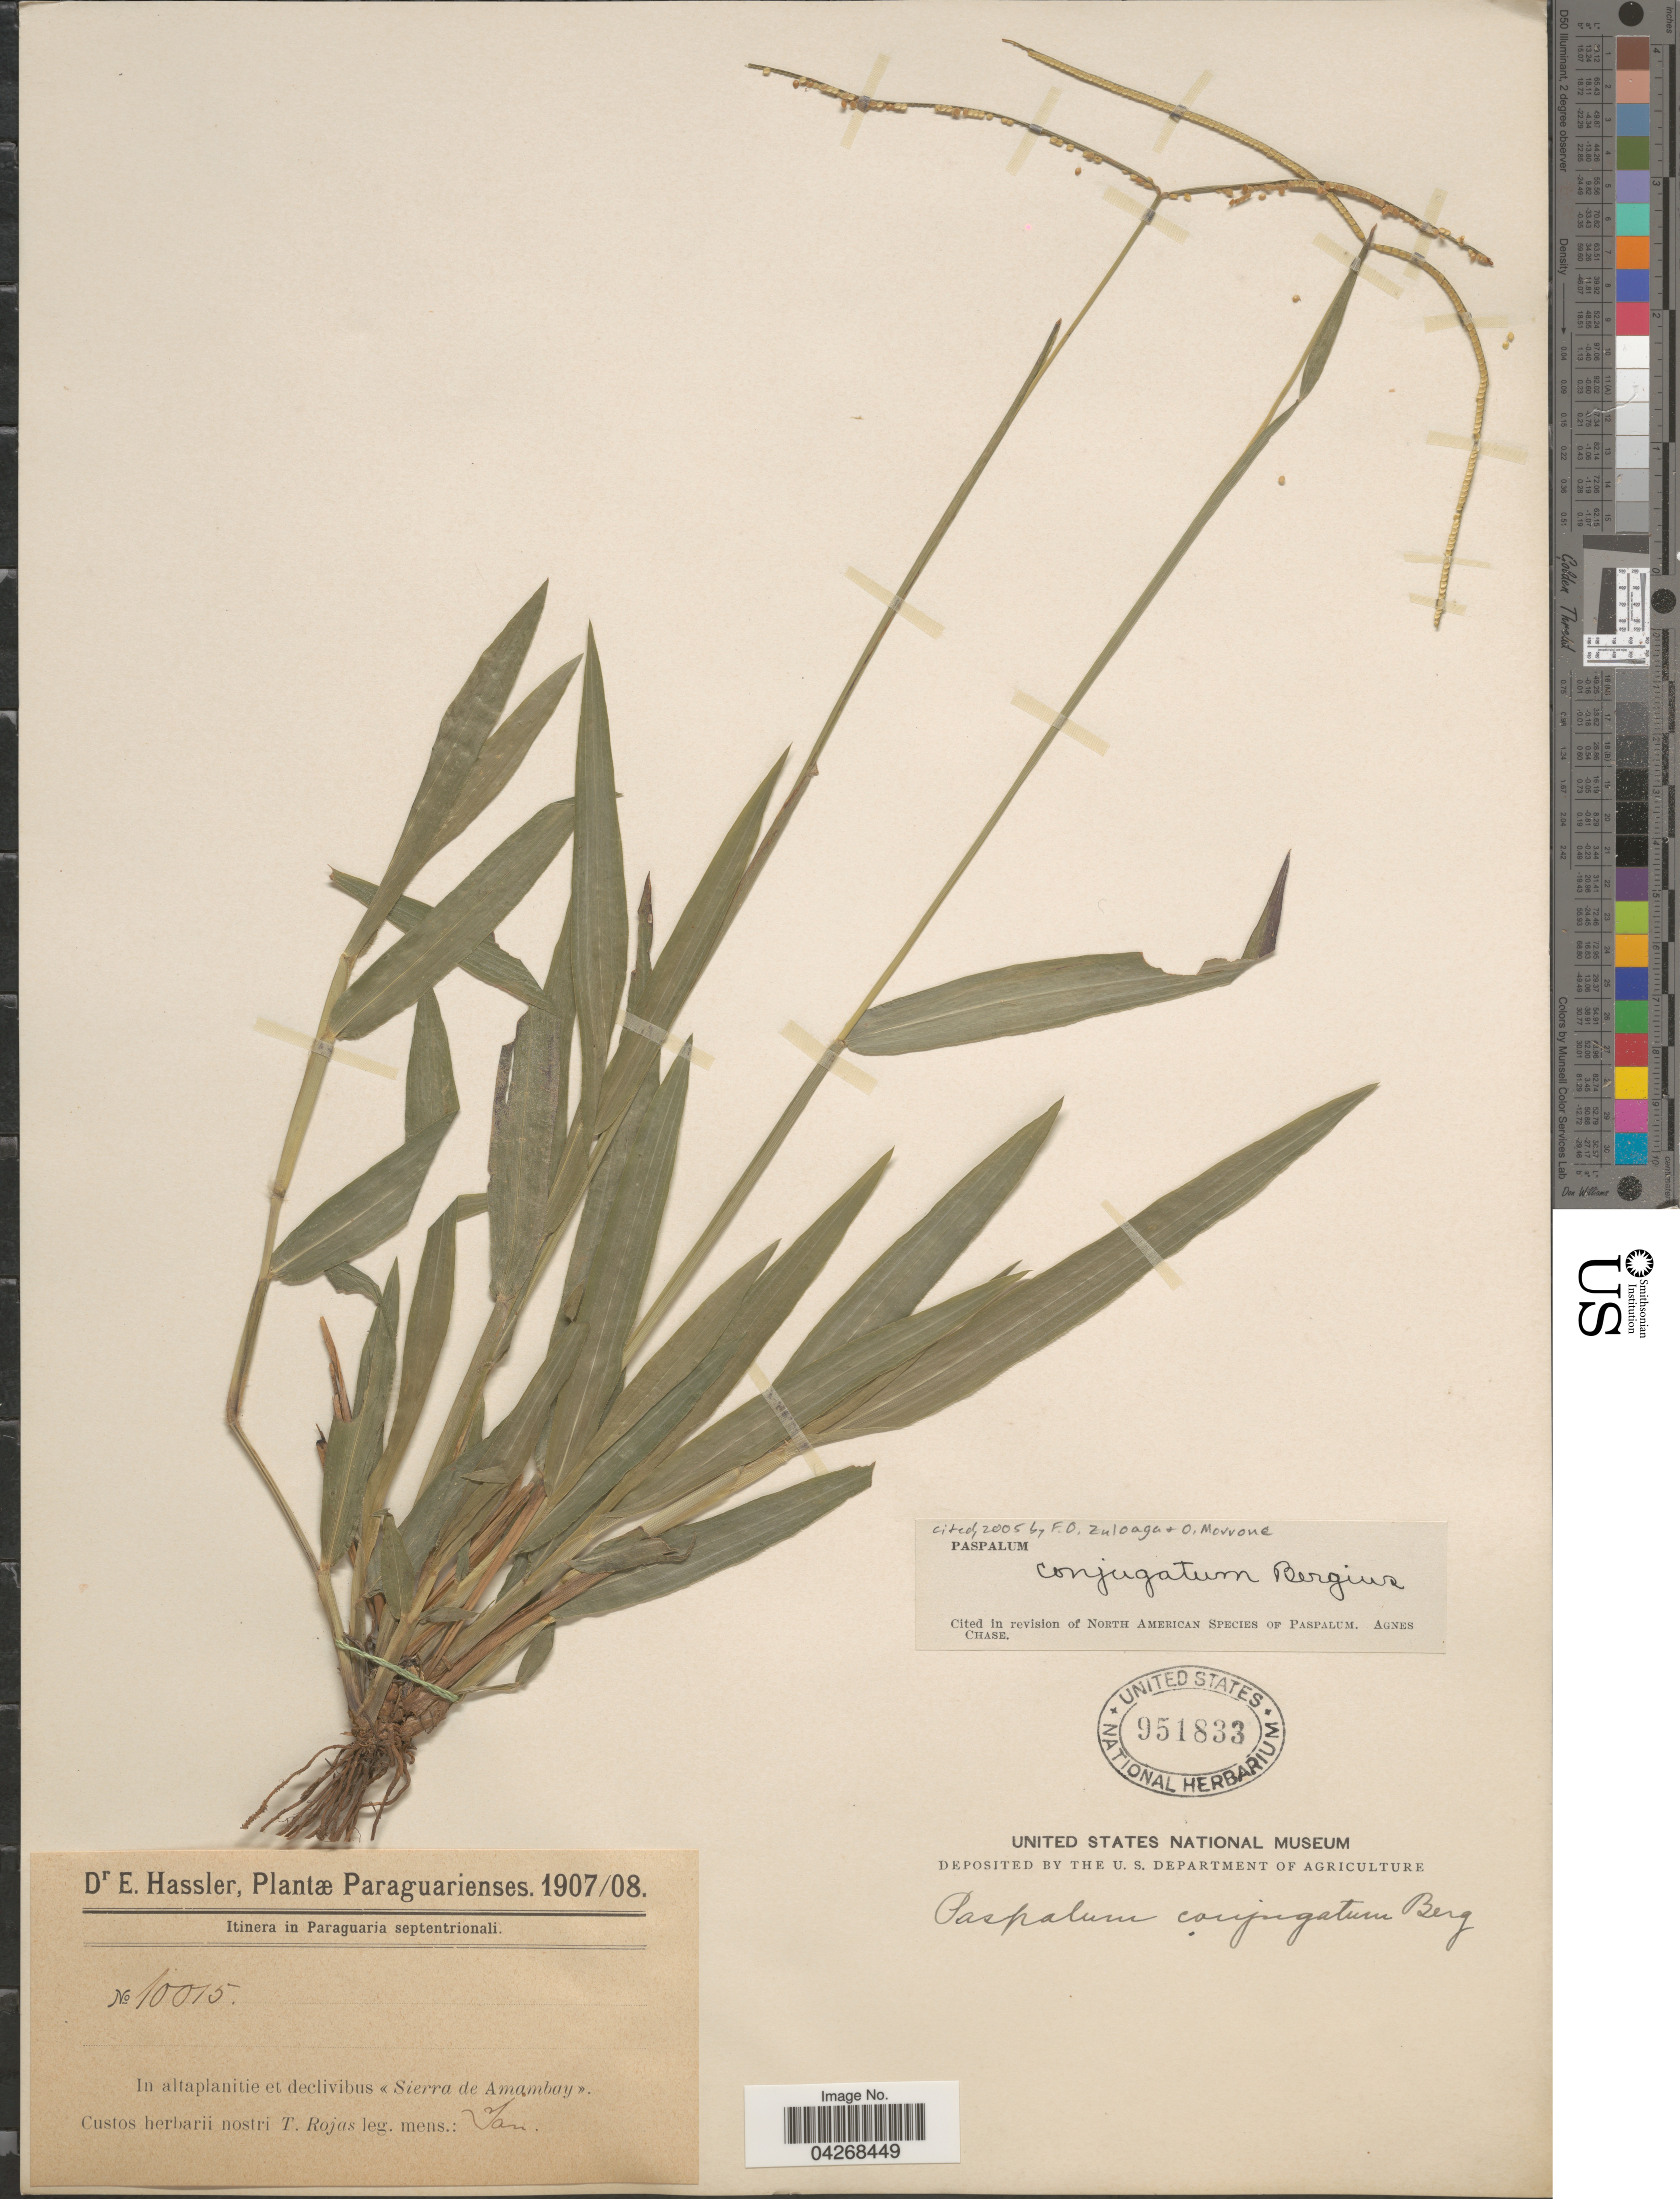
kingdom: Plantae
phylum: Tracheophyta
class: Liliopsida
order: Poales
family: Poaceae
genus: Paspalum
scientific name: Paspalum conjugatum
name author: P.J. Bergius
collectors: T. Rojas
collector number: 10015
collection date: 1907-01/1908-01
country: Paraguay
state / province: Amambay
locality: Itinera in Paraguaria septentrionali. In altaplanitie et declivibus <Sierra de Amambay>.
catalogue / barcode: US 951833